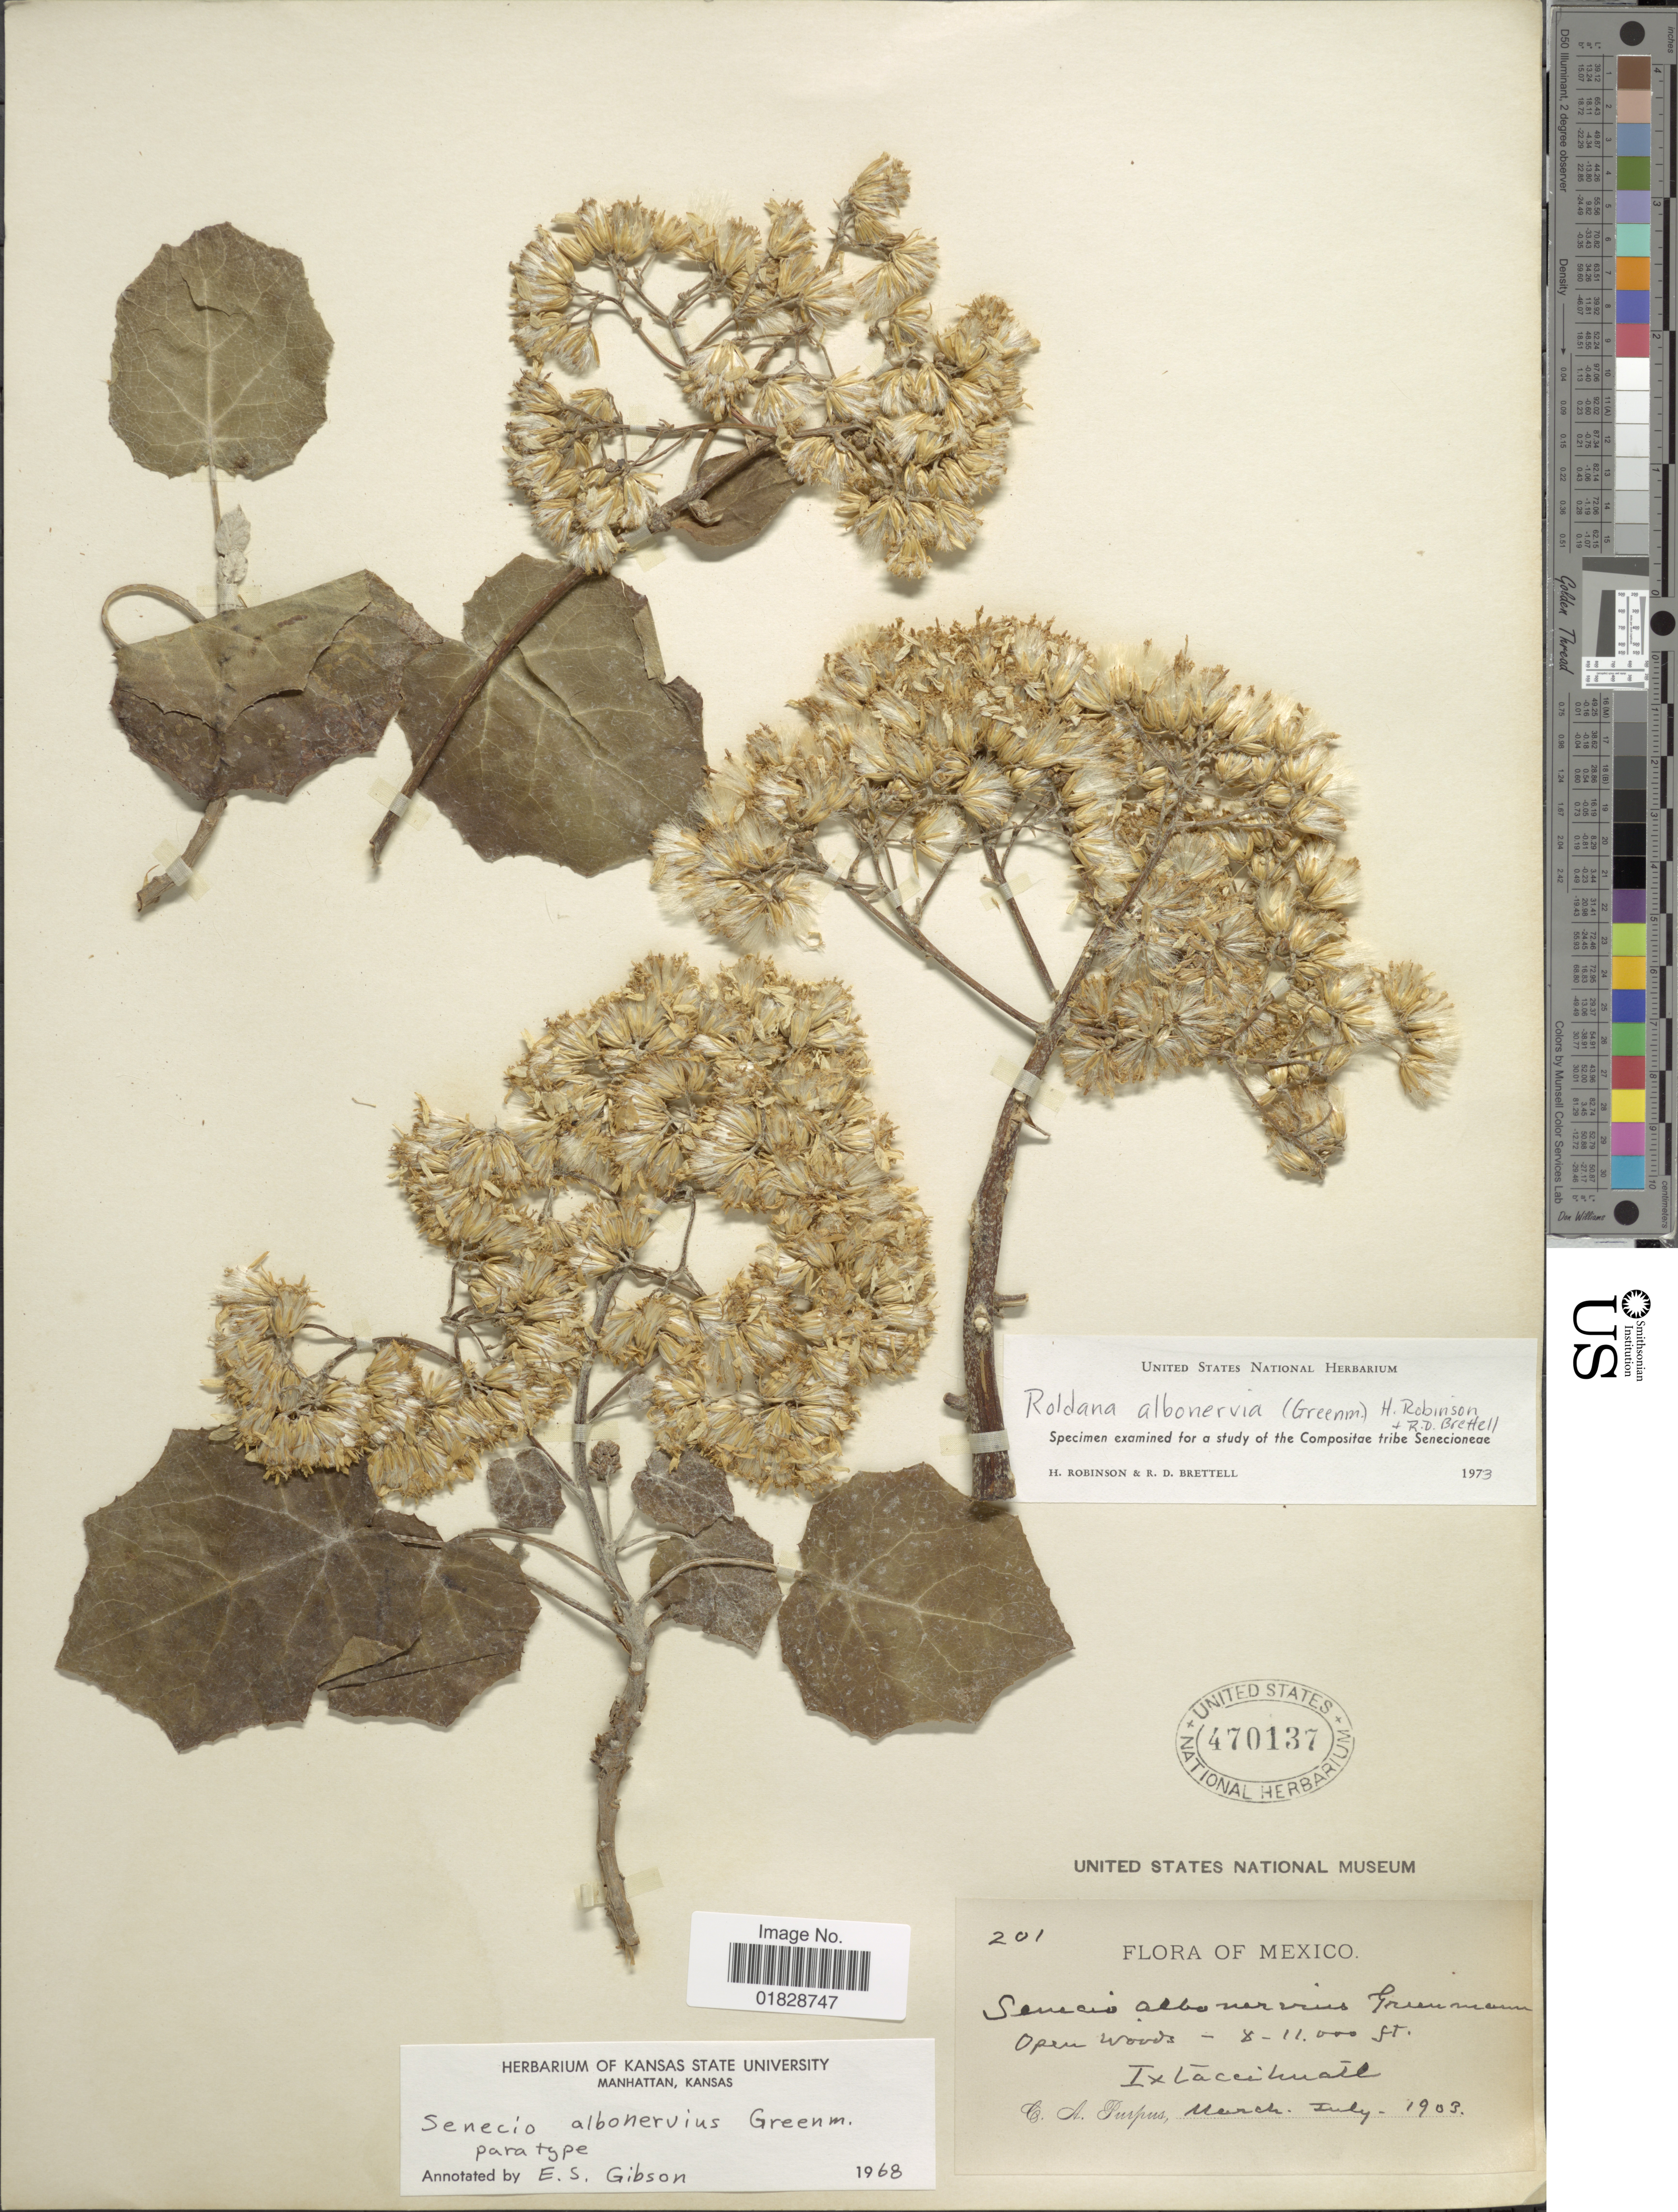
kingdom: Plantae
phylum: Tracheophyta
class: Magnoliopsida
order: Asterales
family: Asteraceae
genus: Roldana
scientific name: Roldana albonervia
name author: (Greenm.) H. Rob. & Brettell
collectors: C. A. Purpus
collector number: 201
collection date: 1903-03/1903-07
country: Mexico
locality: Ixtaccihuatl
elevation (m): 2438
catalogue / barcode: US 470137